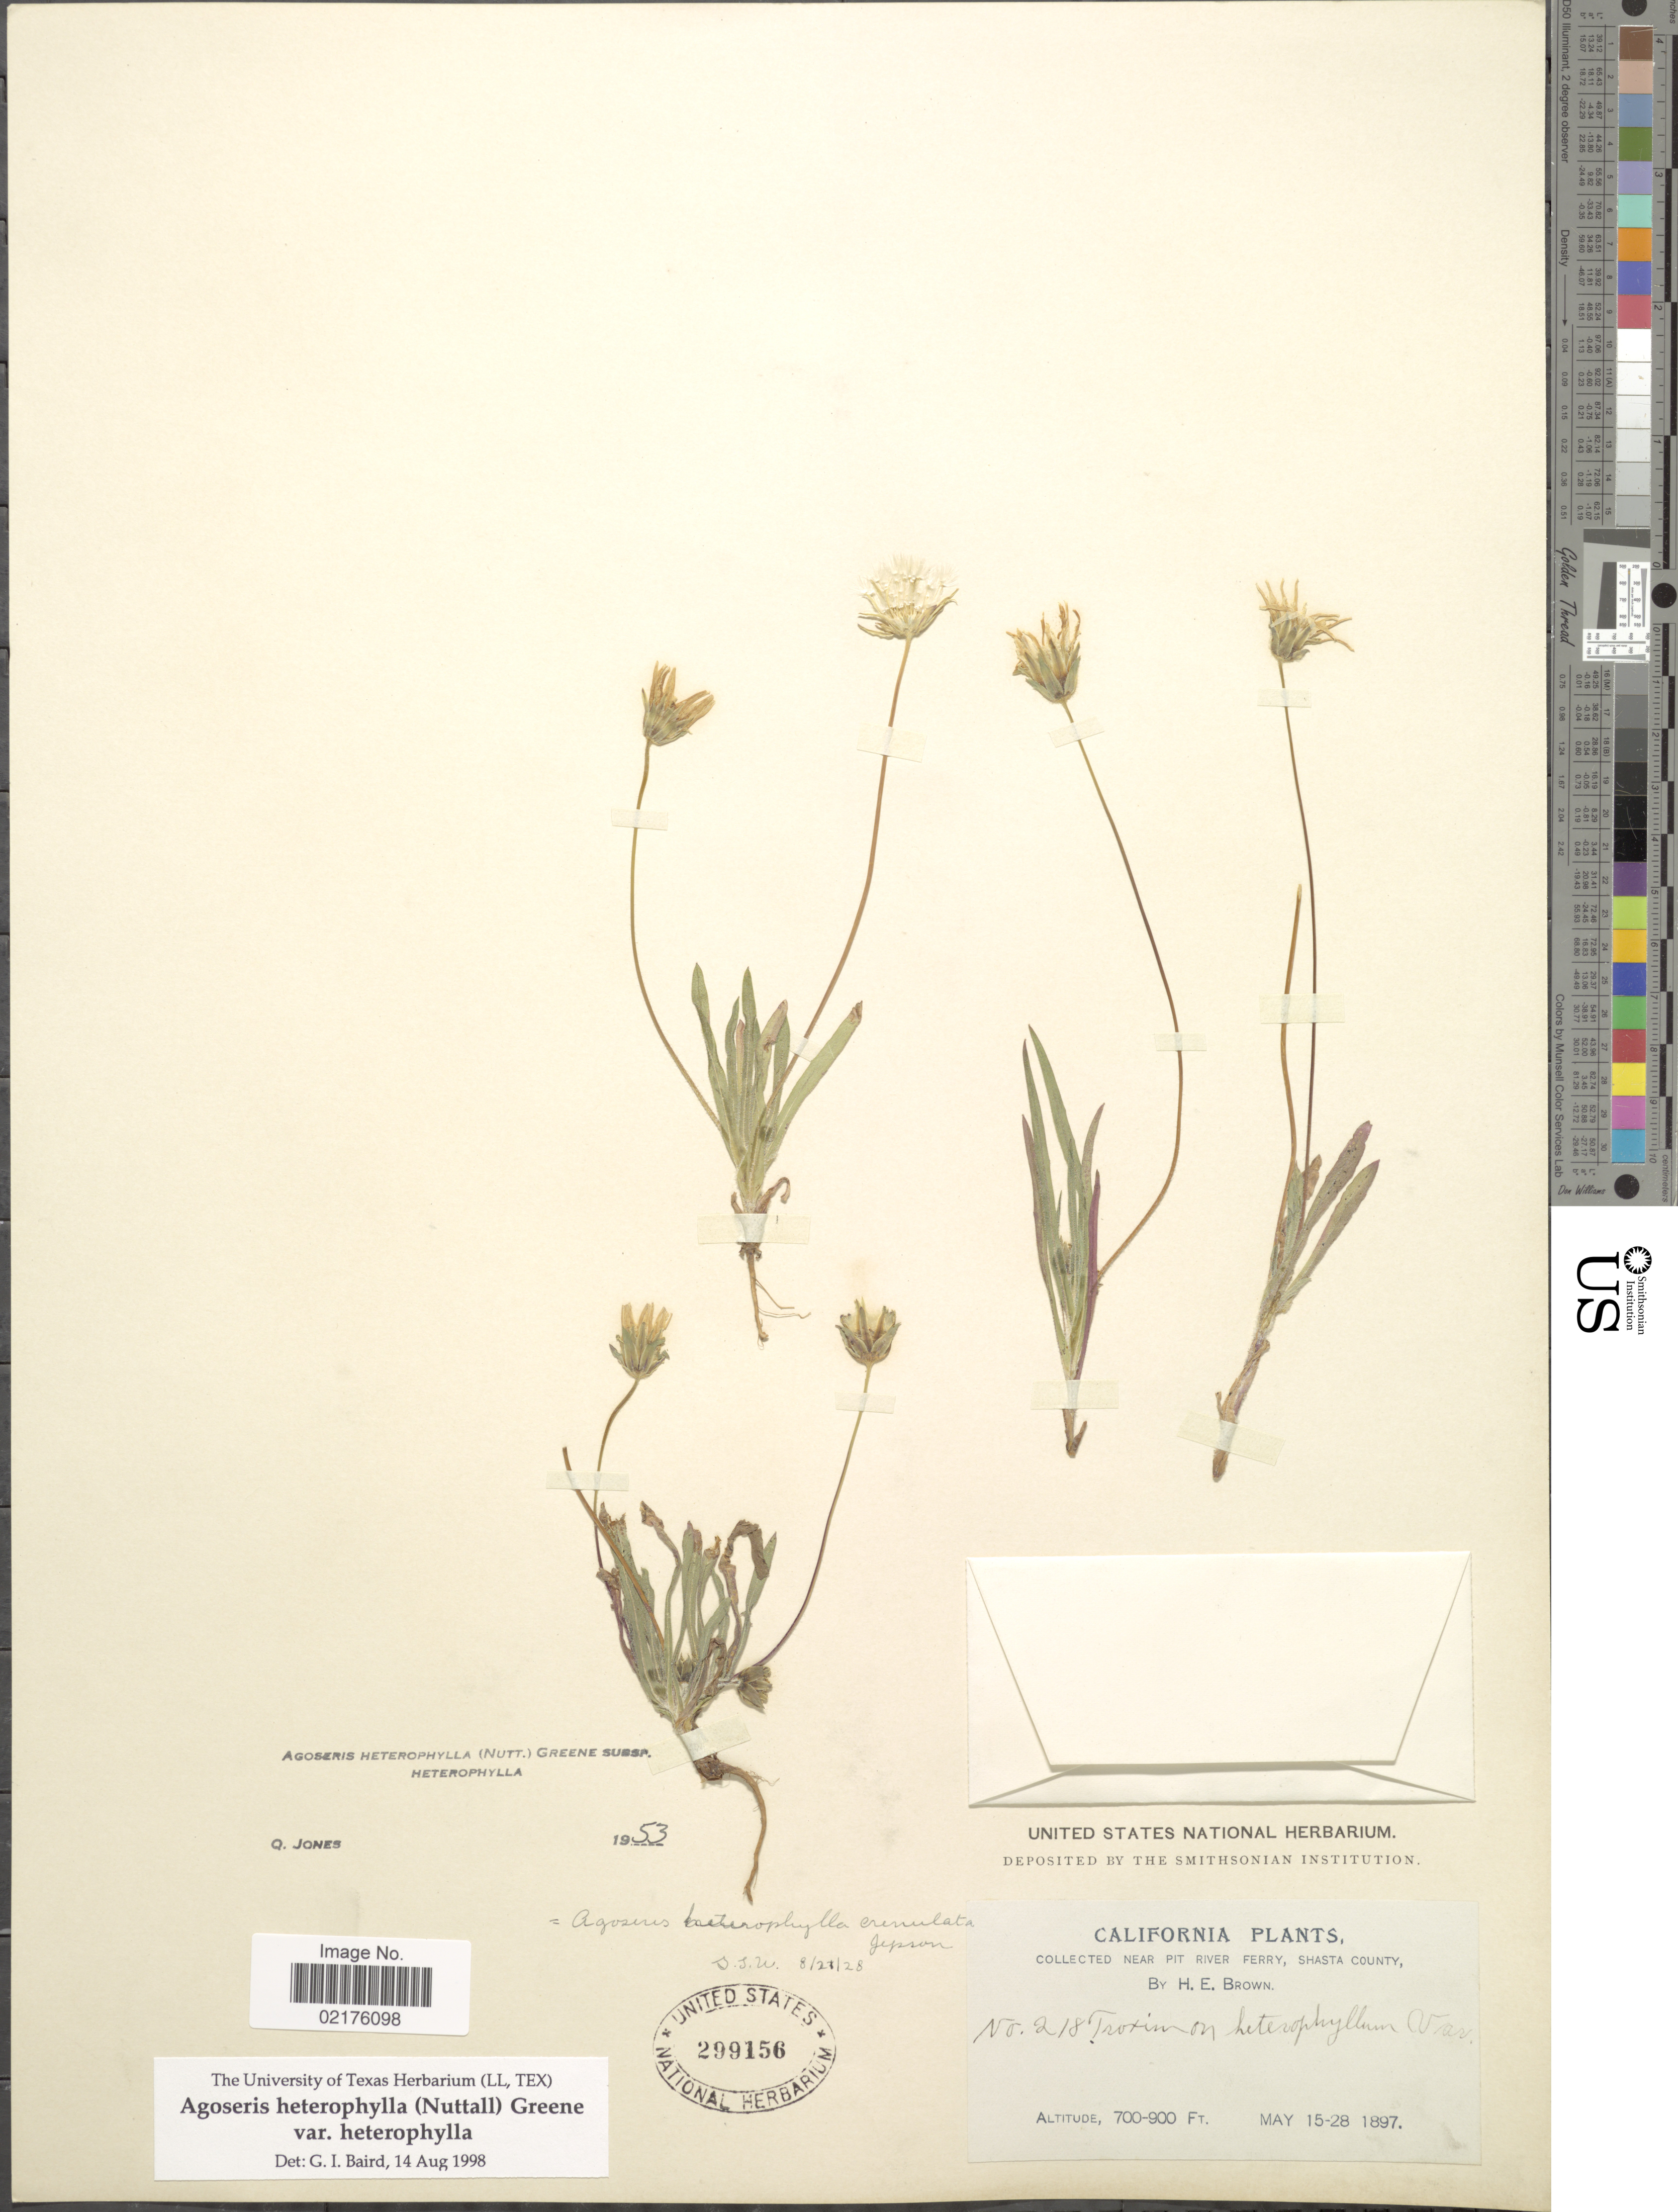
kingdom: Plantae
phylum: Tracheophyta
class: Magnoliopsida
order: Asterales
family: Asteraceae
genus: Agoseris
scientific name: Agoseris heterophylla subsp. heterophylla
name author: (Nutt.) Greene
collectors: H. E. Brown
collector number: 218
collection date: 1897-05-15/1897-05-28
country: United States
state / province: California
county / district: Shasta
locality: Near Pit River Ferry, Shasta County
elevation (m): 213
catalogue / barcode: US 299156